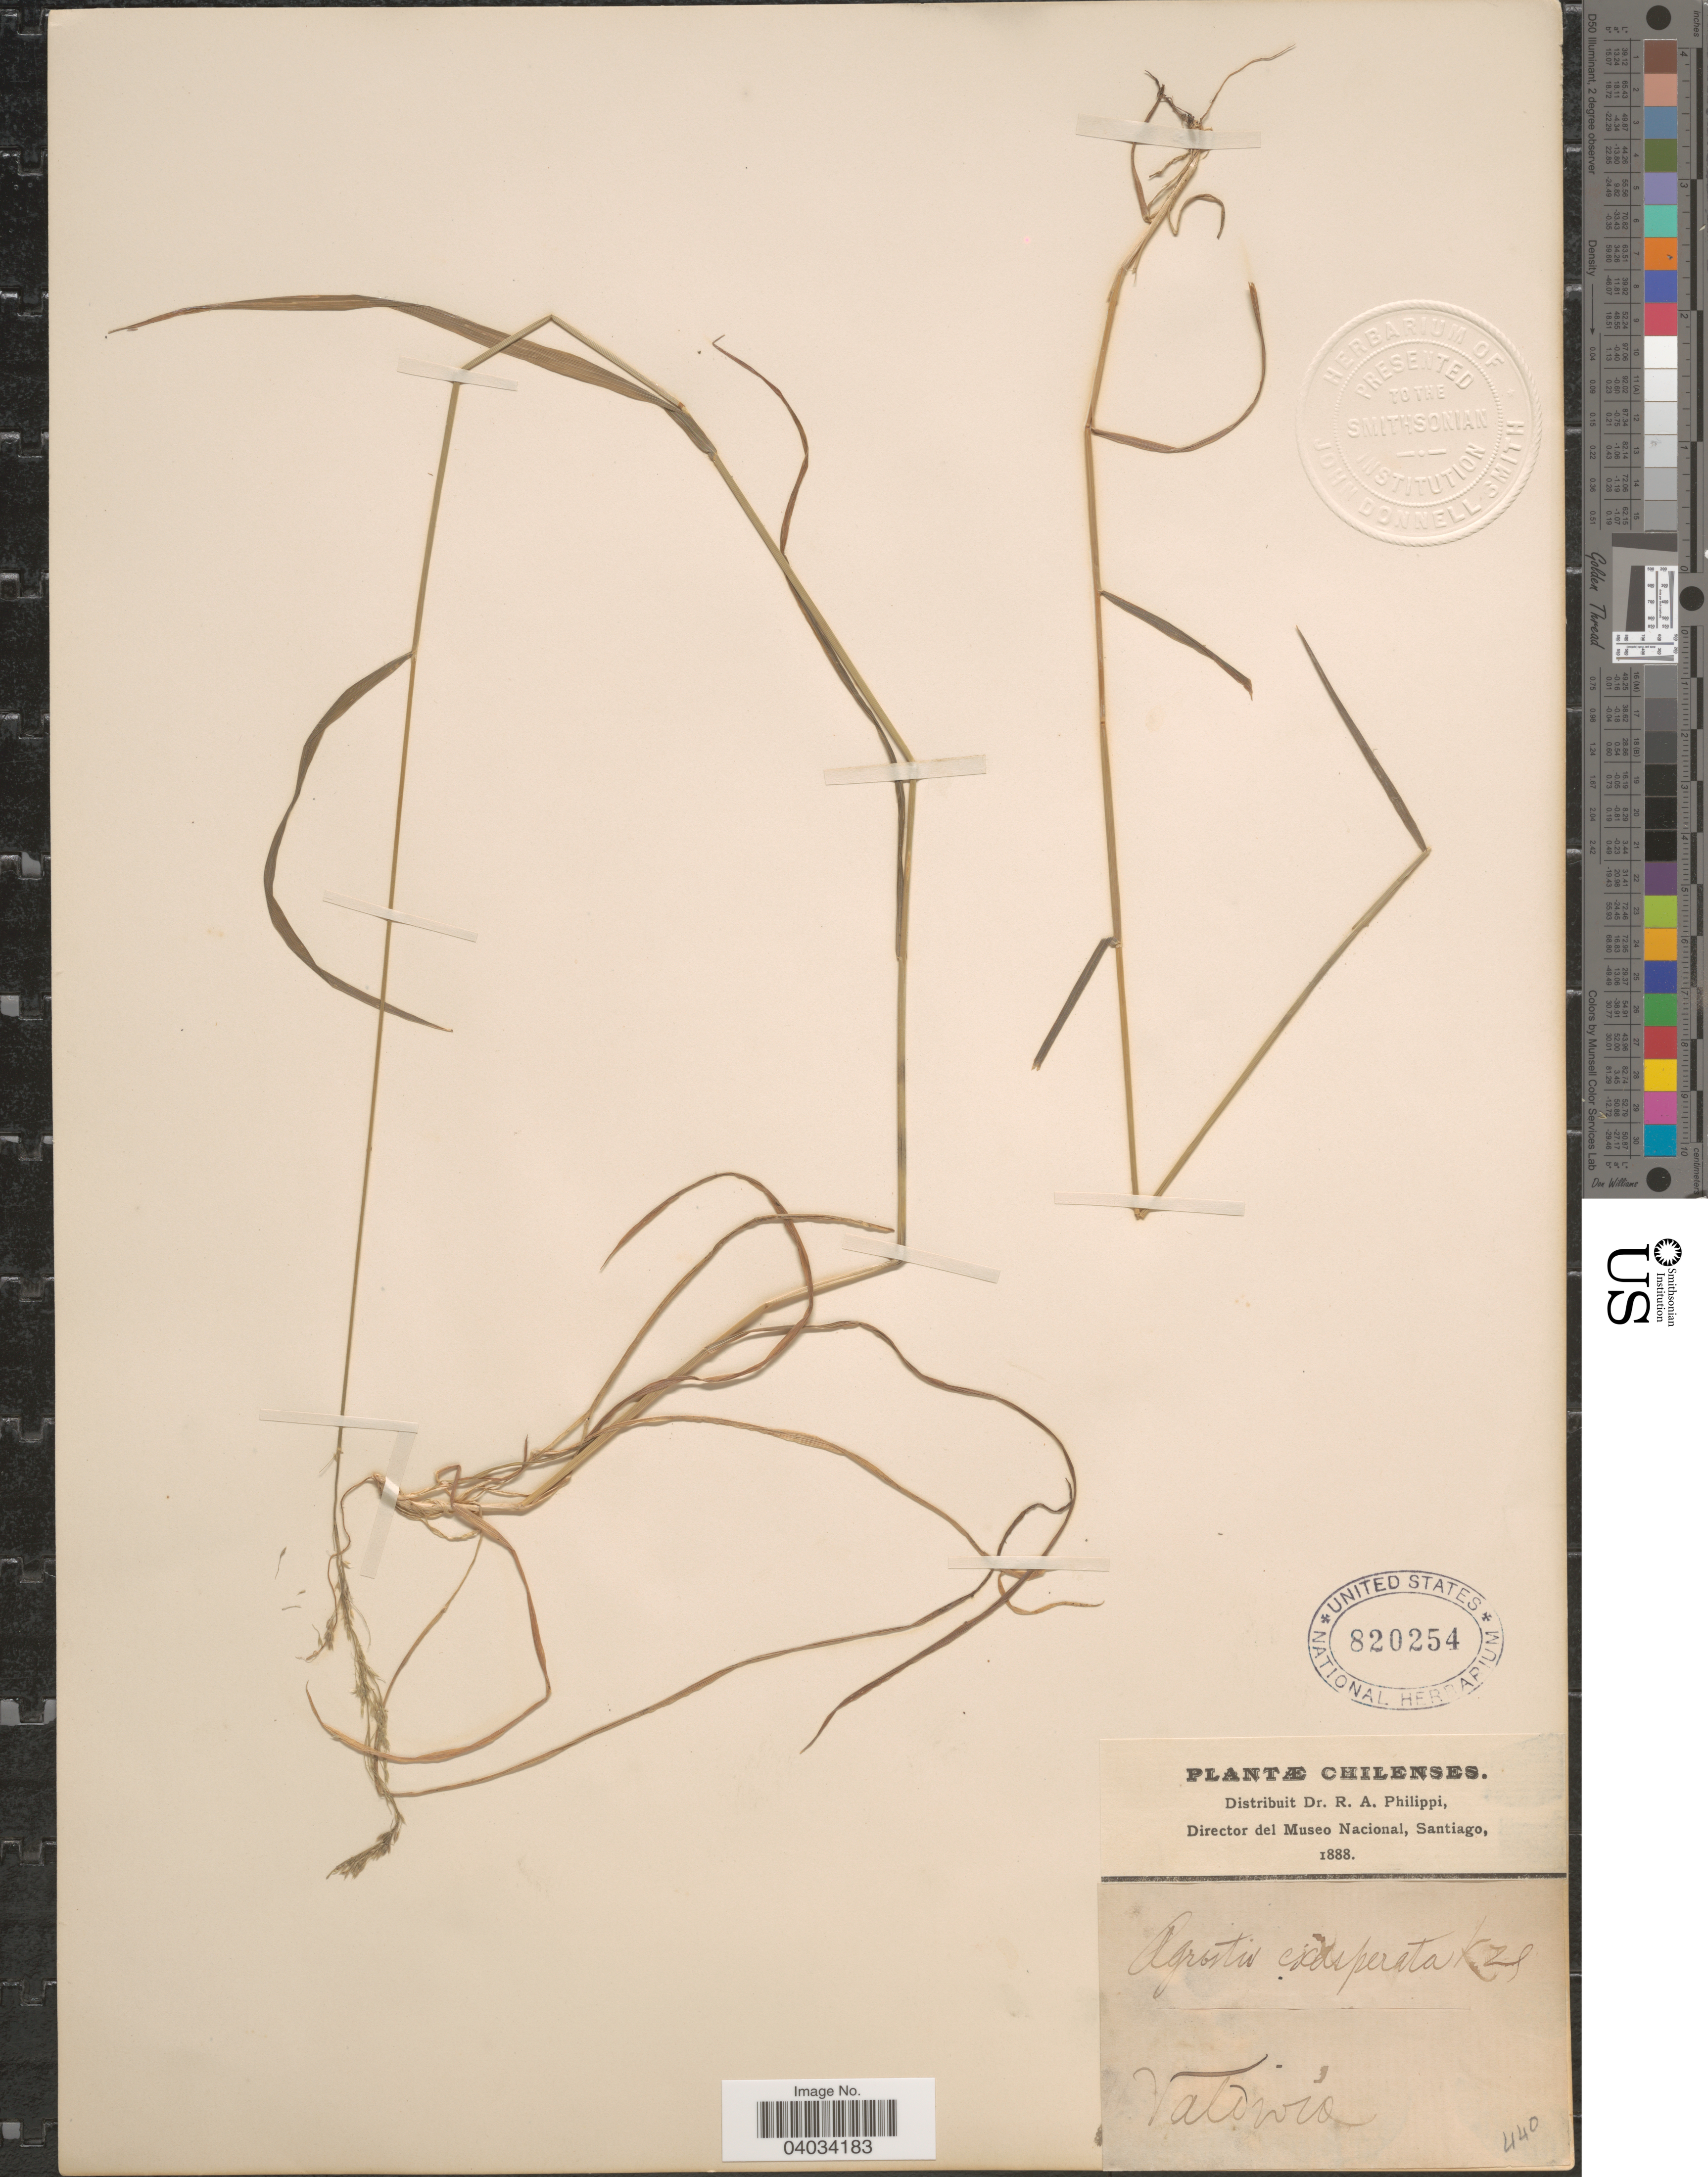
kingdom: Plantae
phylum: Tracheophyta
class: Liliopsida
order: Poales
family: Poaceae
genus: Polypogon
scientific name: Polypogon exasperatus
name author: (Trin.) Renvoize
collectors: ex. herb. R.A. Philippi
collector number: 440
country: Chile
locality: Valdivia.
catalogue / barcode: US 820254